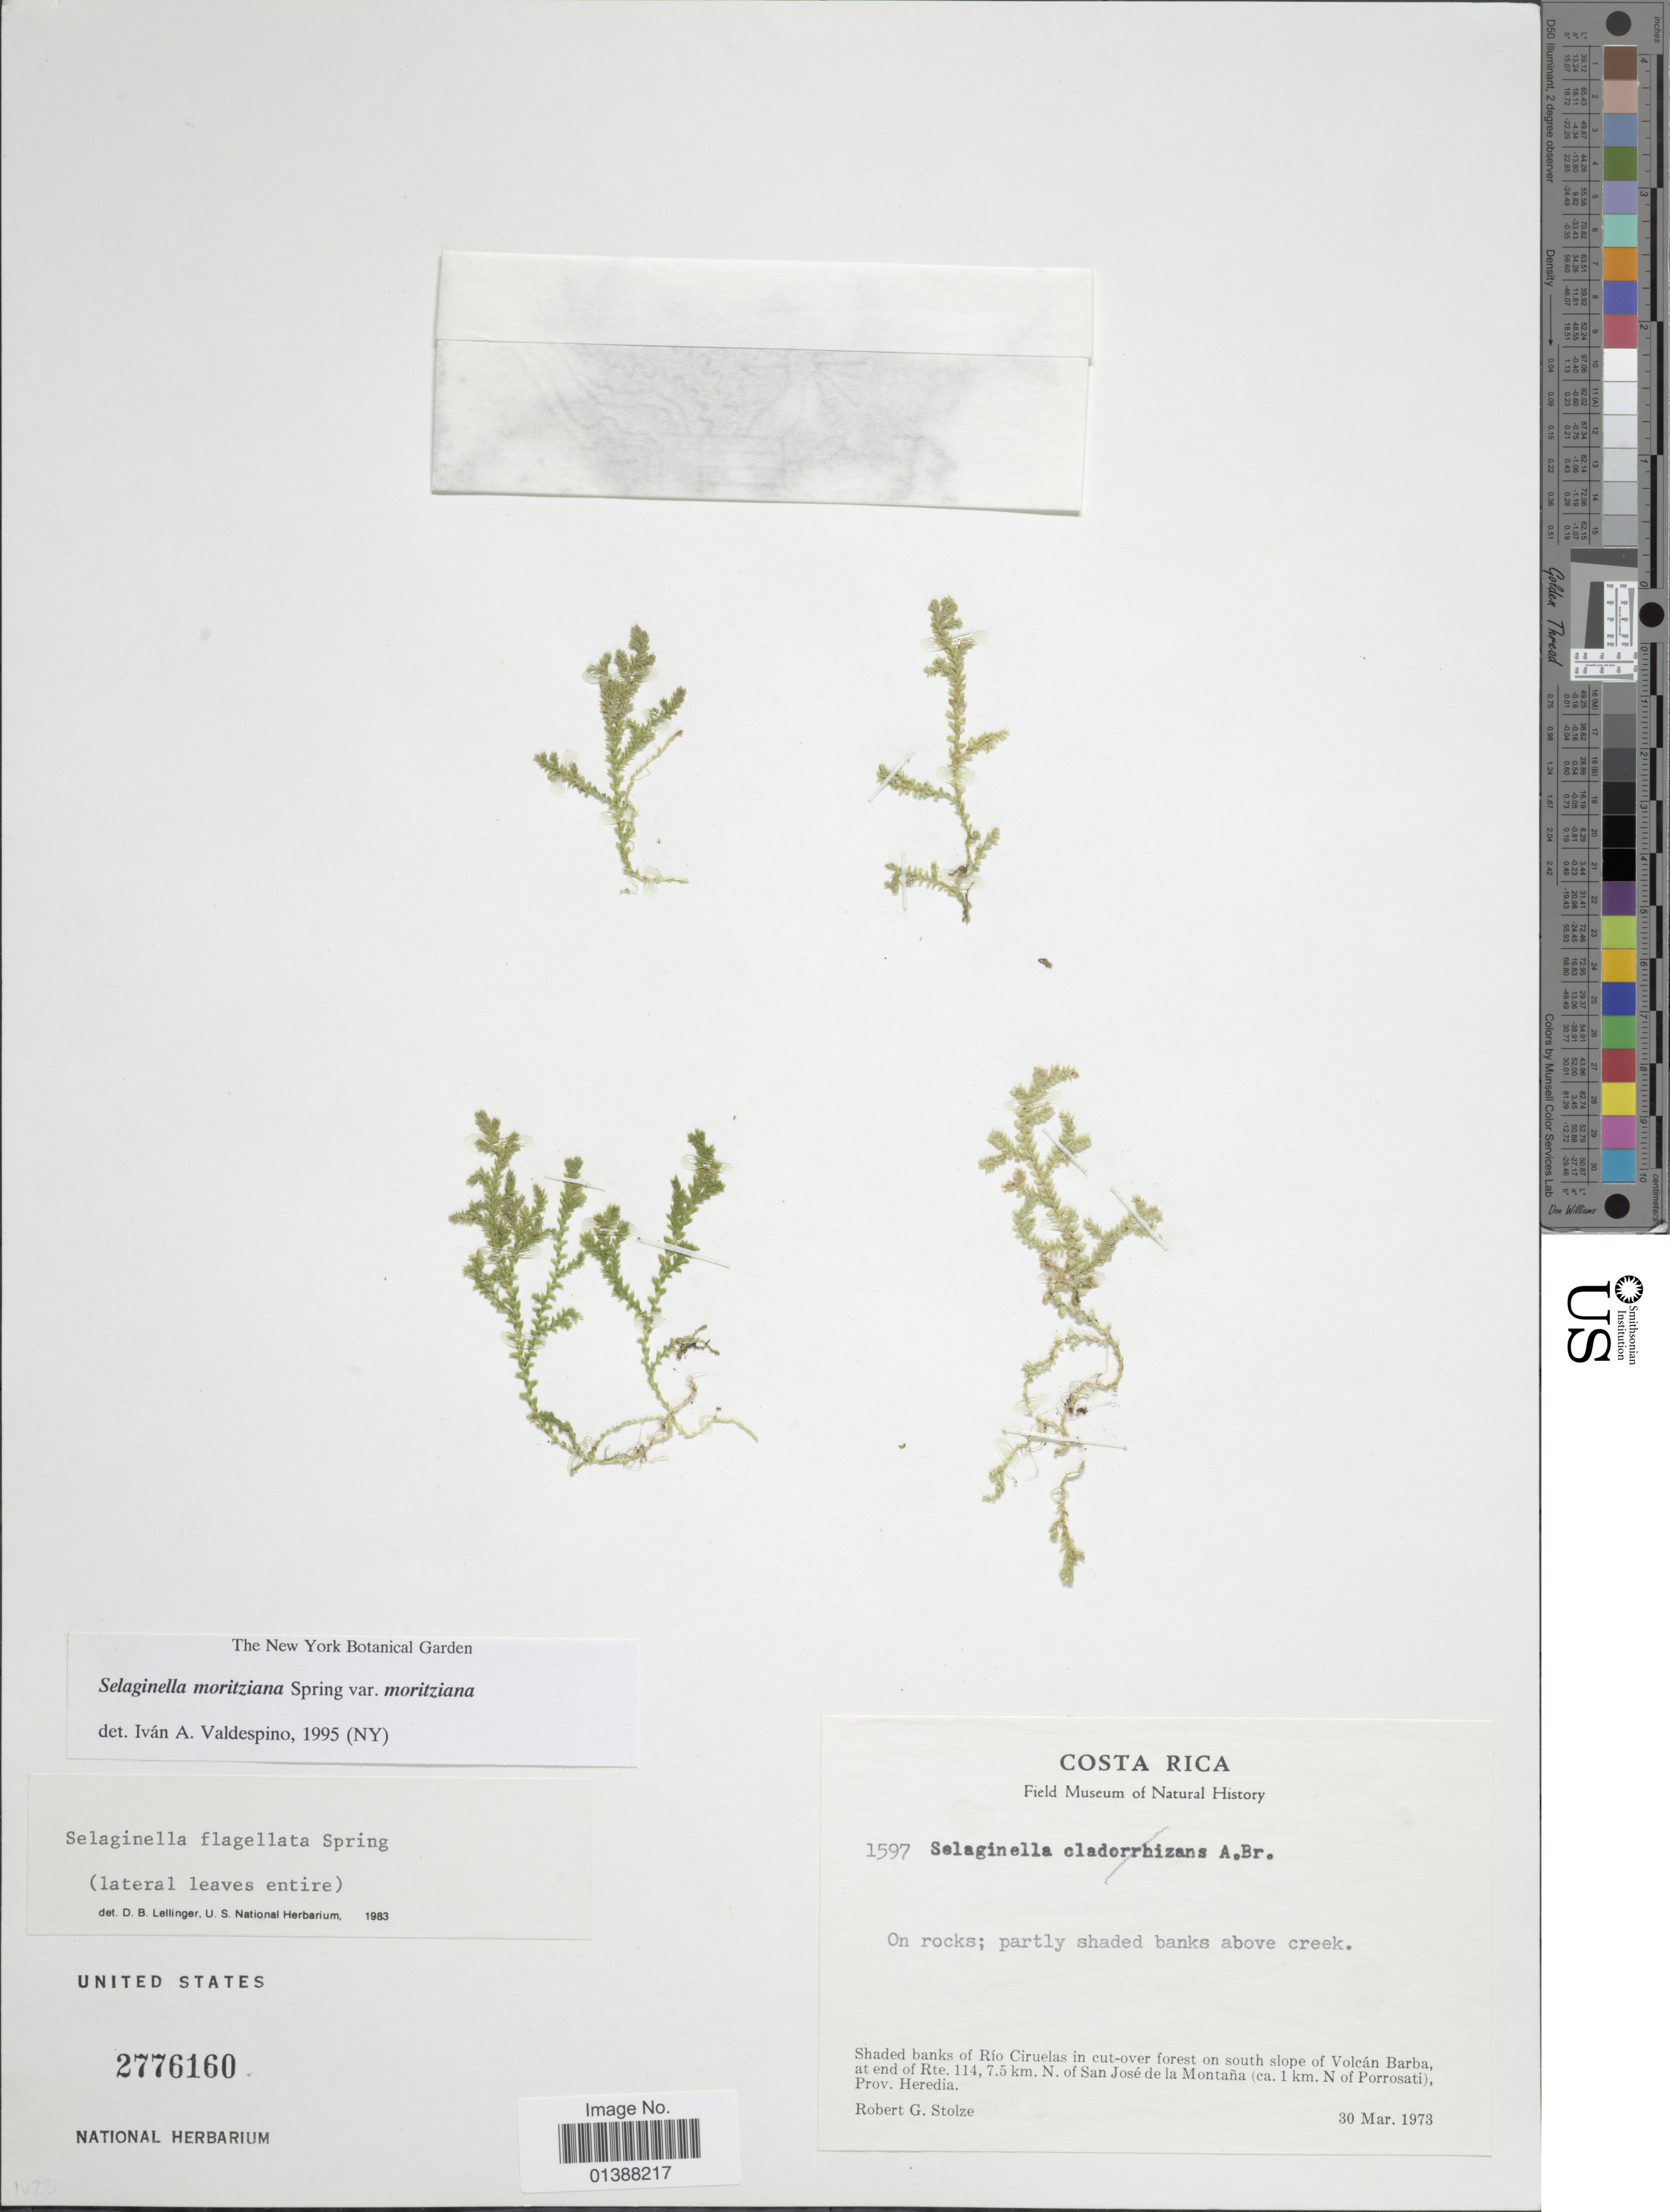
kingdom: Plantae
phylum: Tracheophyta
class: Lycopodiopsida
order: Selaginellales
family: Selaginellaceae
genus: Selaginella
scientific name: Selaginella moritziana var. moritziana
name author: Spring ex Klotzsch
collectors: R. G. Stolze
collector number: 1597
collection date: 1973-03-30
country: Costa Rica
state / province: Heredia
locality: Shaded banks of Río Ciruelas in cut-over forest on south slope of Volcán Barba at end of Rte 114, 7.5 km N of San JosÚ de la Montaña (ca 1 km N of Porosati), Prov. Heredia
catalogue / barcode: US 2776160